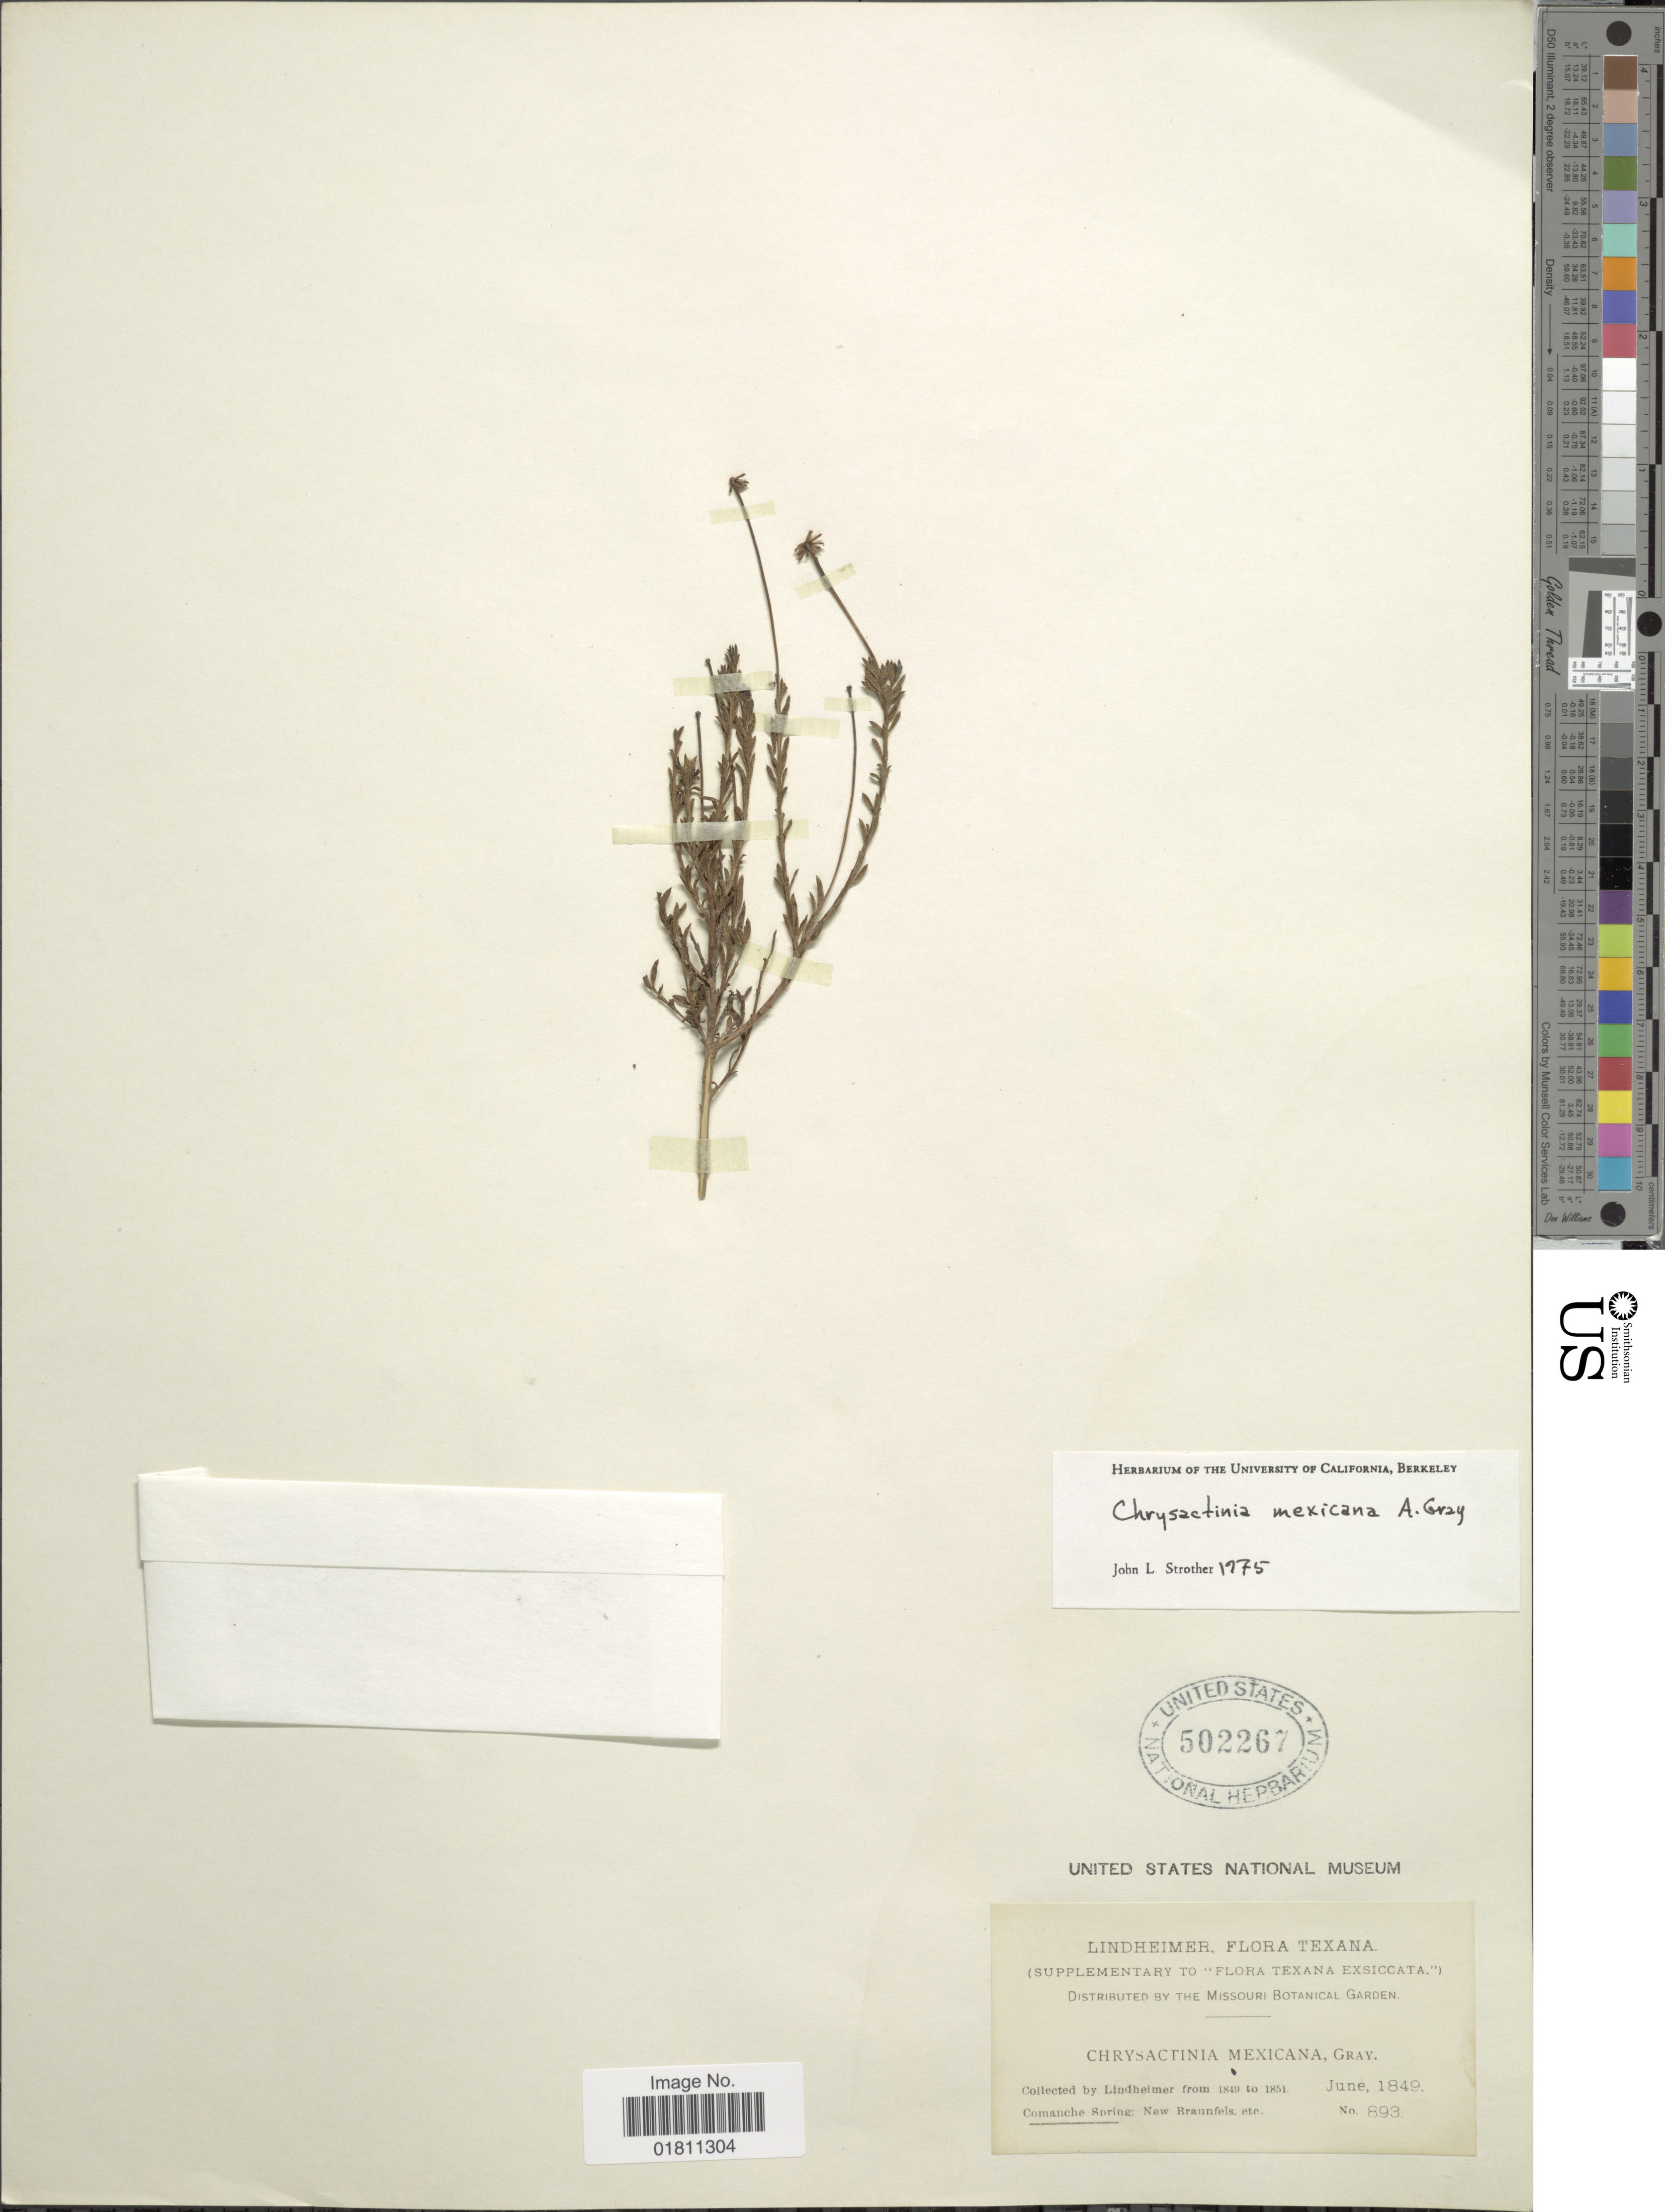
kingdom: Plantae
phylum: Tracheophyta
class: Magnoliopsida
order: Asterales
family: Asteraceae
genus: Chrysactinia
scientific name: Chrysactinia mexicana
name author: A. Gray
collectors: -. Lindheimer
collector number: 893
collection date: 1849-06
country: United States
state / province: Texas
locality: Comanche Spring, New Braunfels etc.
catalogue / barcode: US 502267